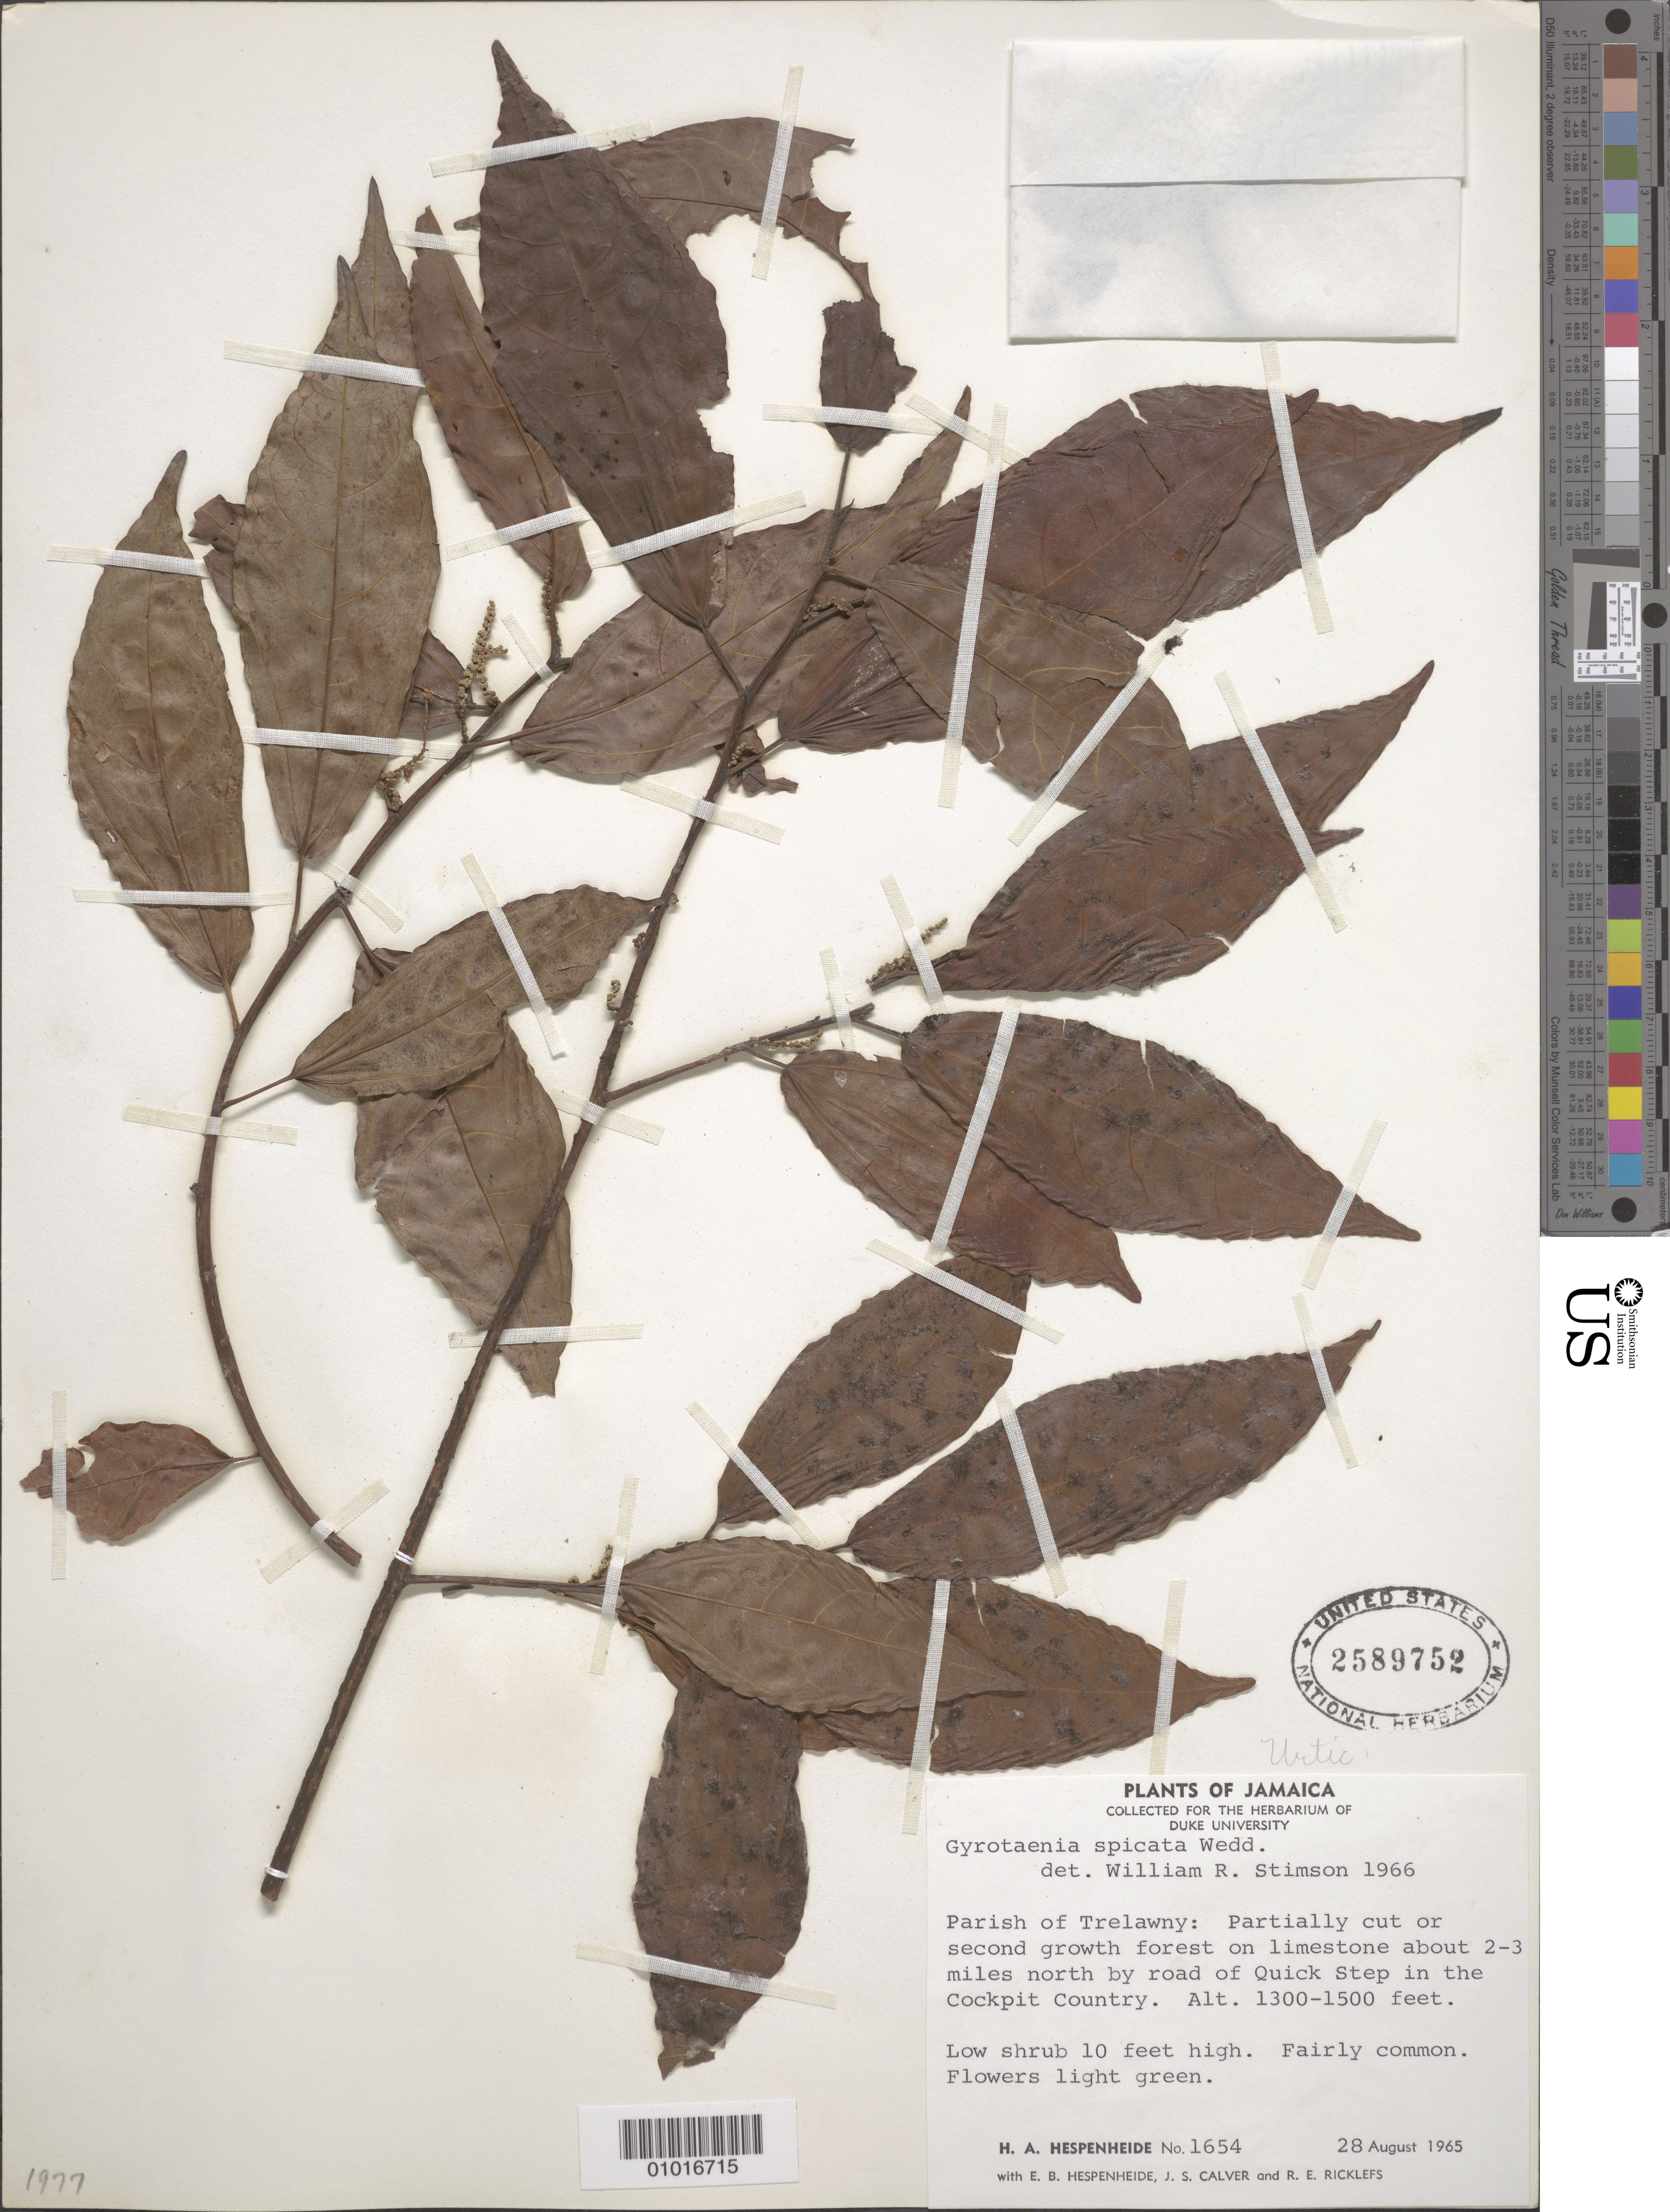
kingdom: Plantae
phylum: Tracheophyta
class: Magnoliopsida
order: Rosales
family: Urticaceae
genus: Gyrotaenia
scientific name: Gyrotaenia spicata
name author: (Wedd.) Wedd.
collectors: H. A. Hespenheide, E. Hespenheide, J. Calver & R. Ricklefs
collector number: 1654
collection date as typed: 28 Aug 1965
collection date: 1965-08-28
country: Jamaica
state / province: Trelawny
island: Jamaica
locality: Partially cut or second growth forest on limestone about 2-3 miles N by road of Quick Step in the Cockpit Country.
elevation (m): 396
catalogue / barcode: US 2589752